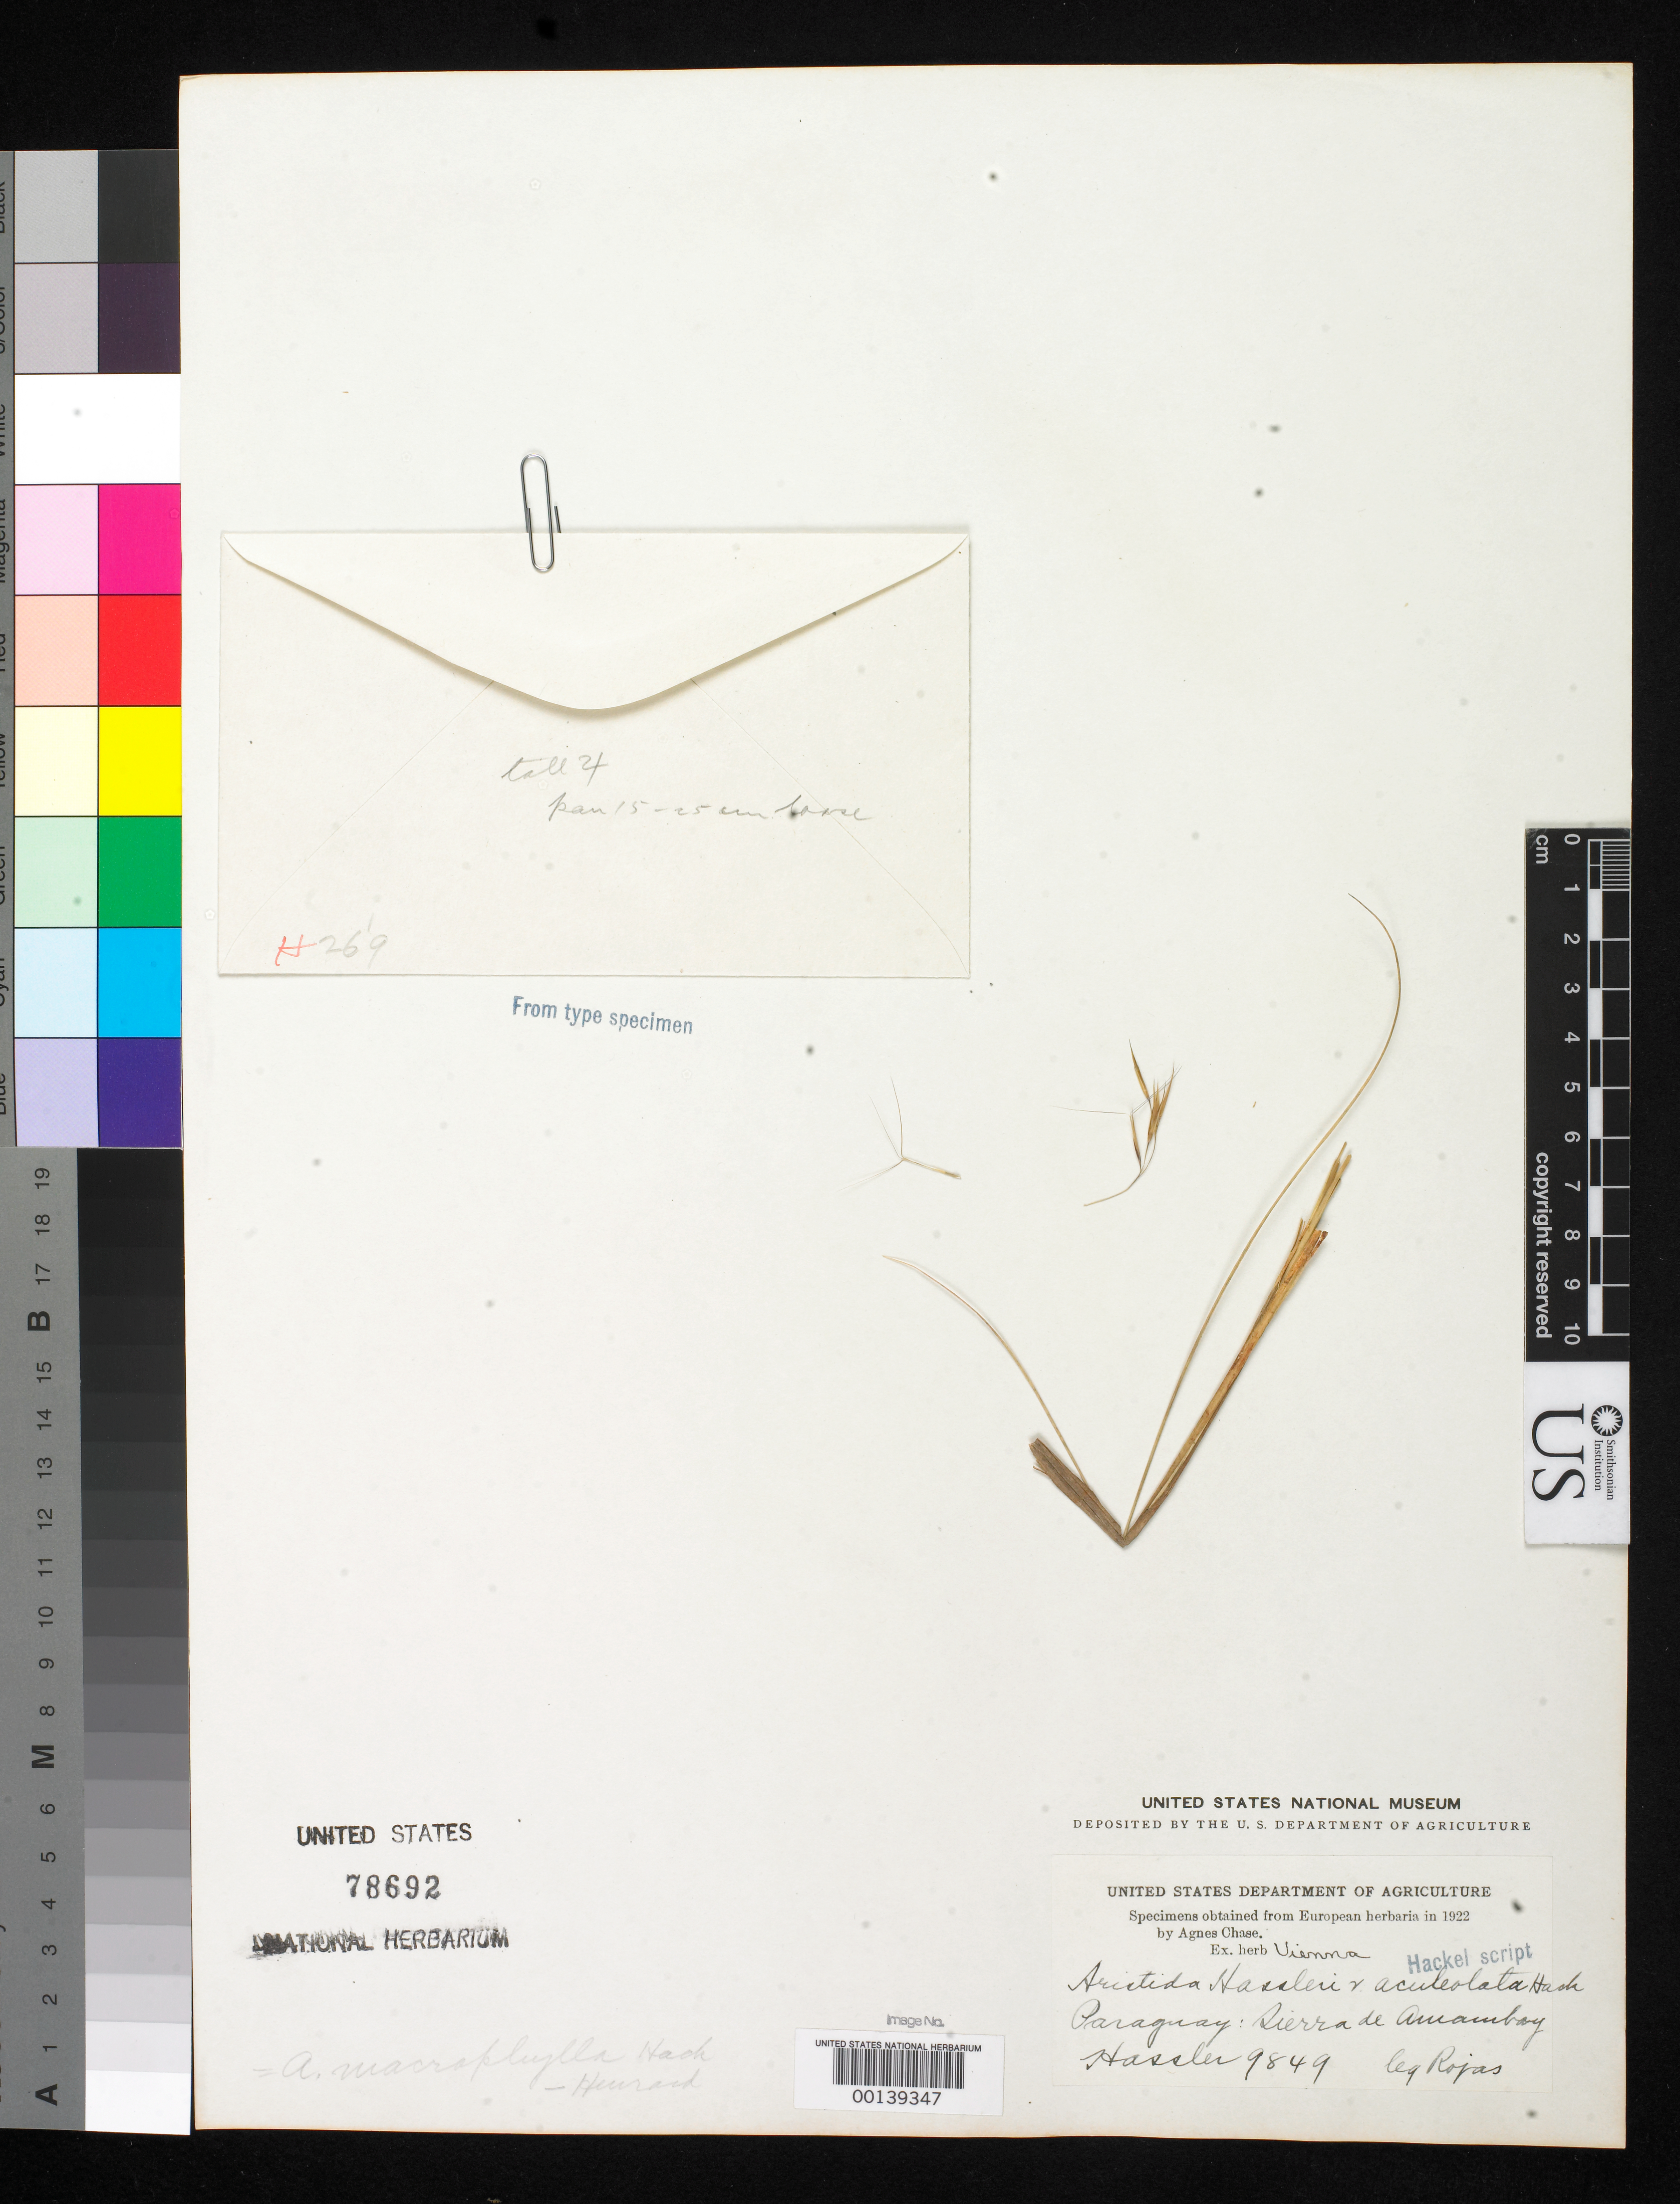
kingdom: Plantae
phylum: Tracheophyta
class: Liliopsida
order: Poales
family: Poaceae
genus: Aristida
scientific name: Aristida hassleri var. aculeolata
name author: Hack.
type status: Type Fragment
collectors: T. Rojas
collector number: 9849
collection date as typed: Dec 1907 to -- Dec 1908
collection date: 1907-12/1908-12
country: Paraguay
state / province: Amambay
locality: Sierra de Amambay, Punta Pora.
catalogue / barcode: US 78692